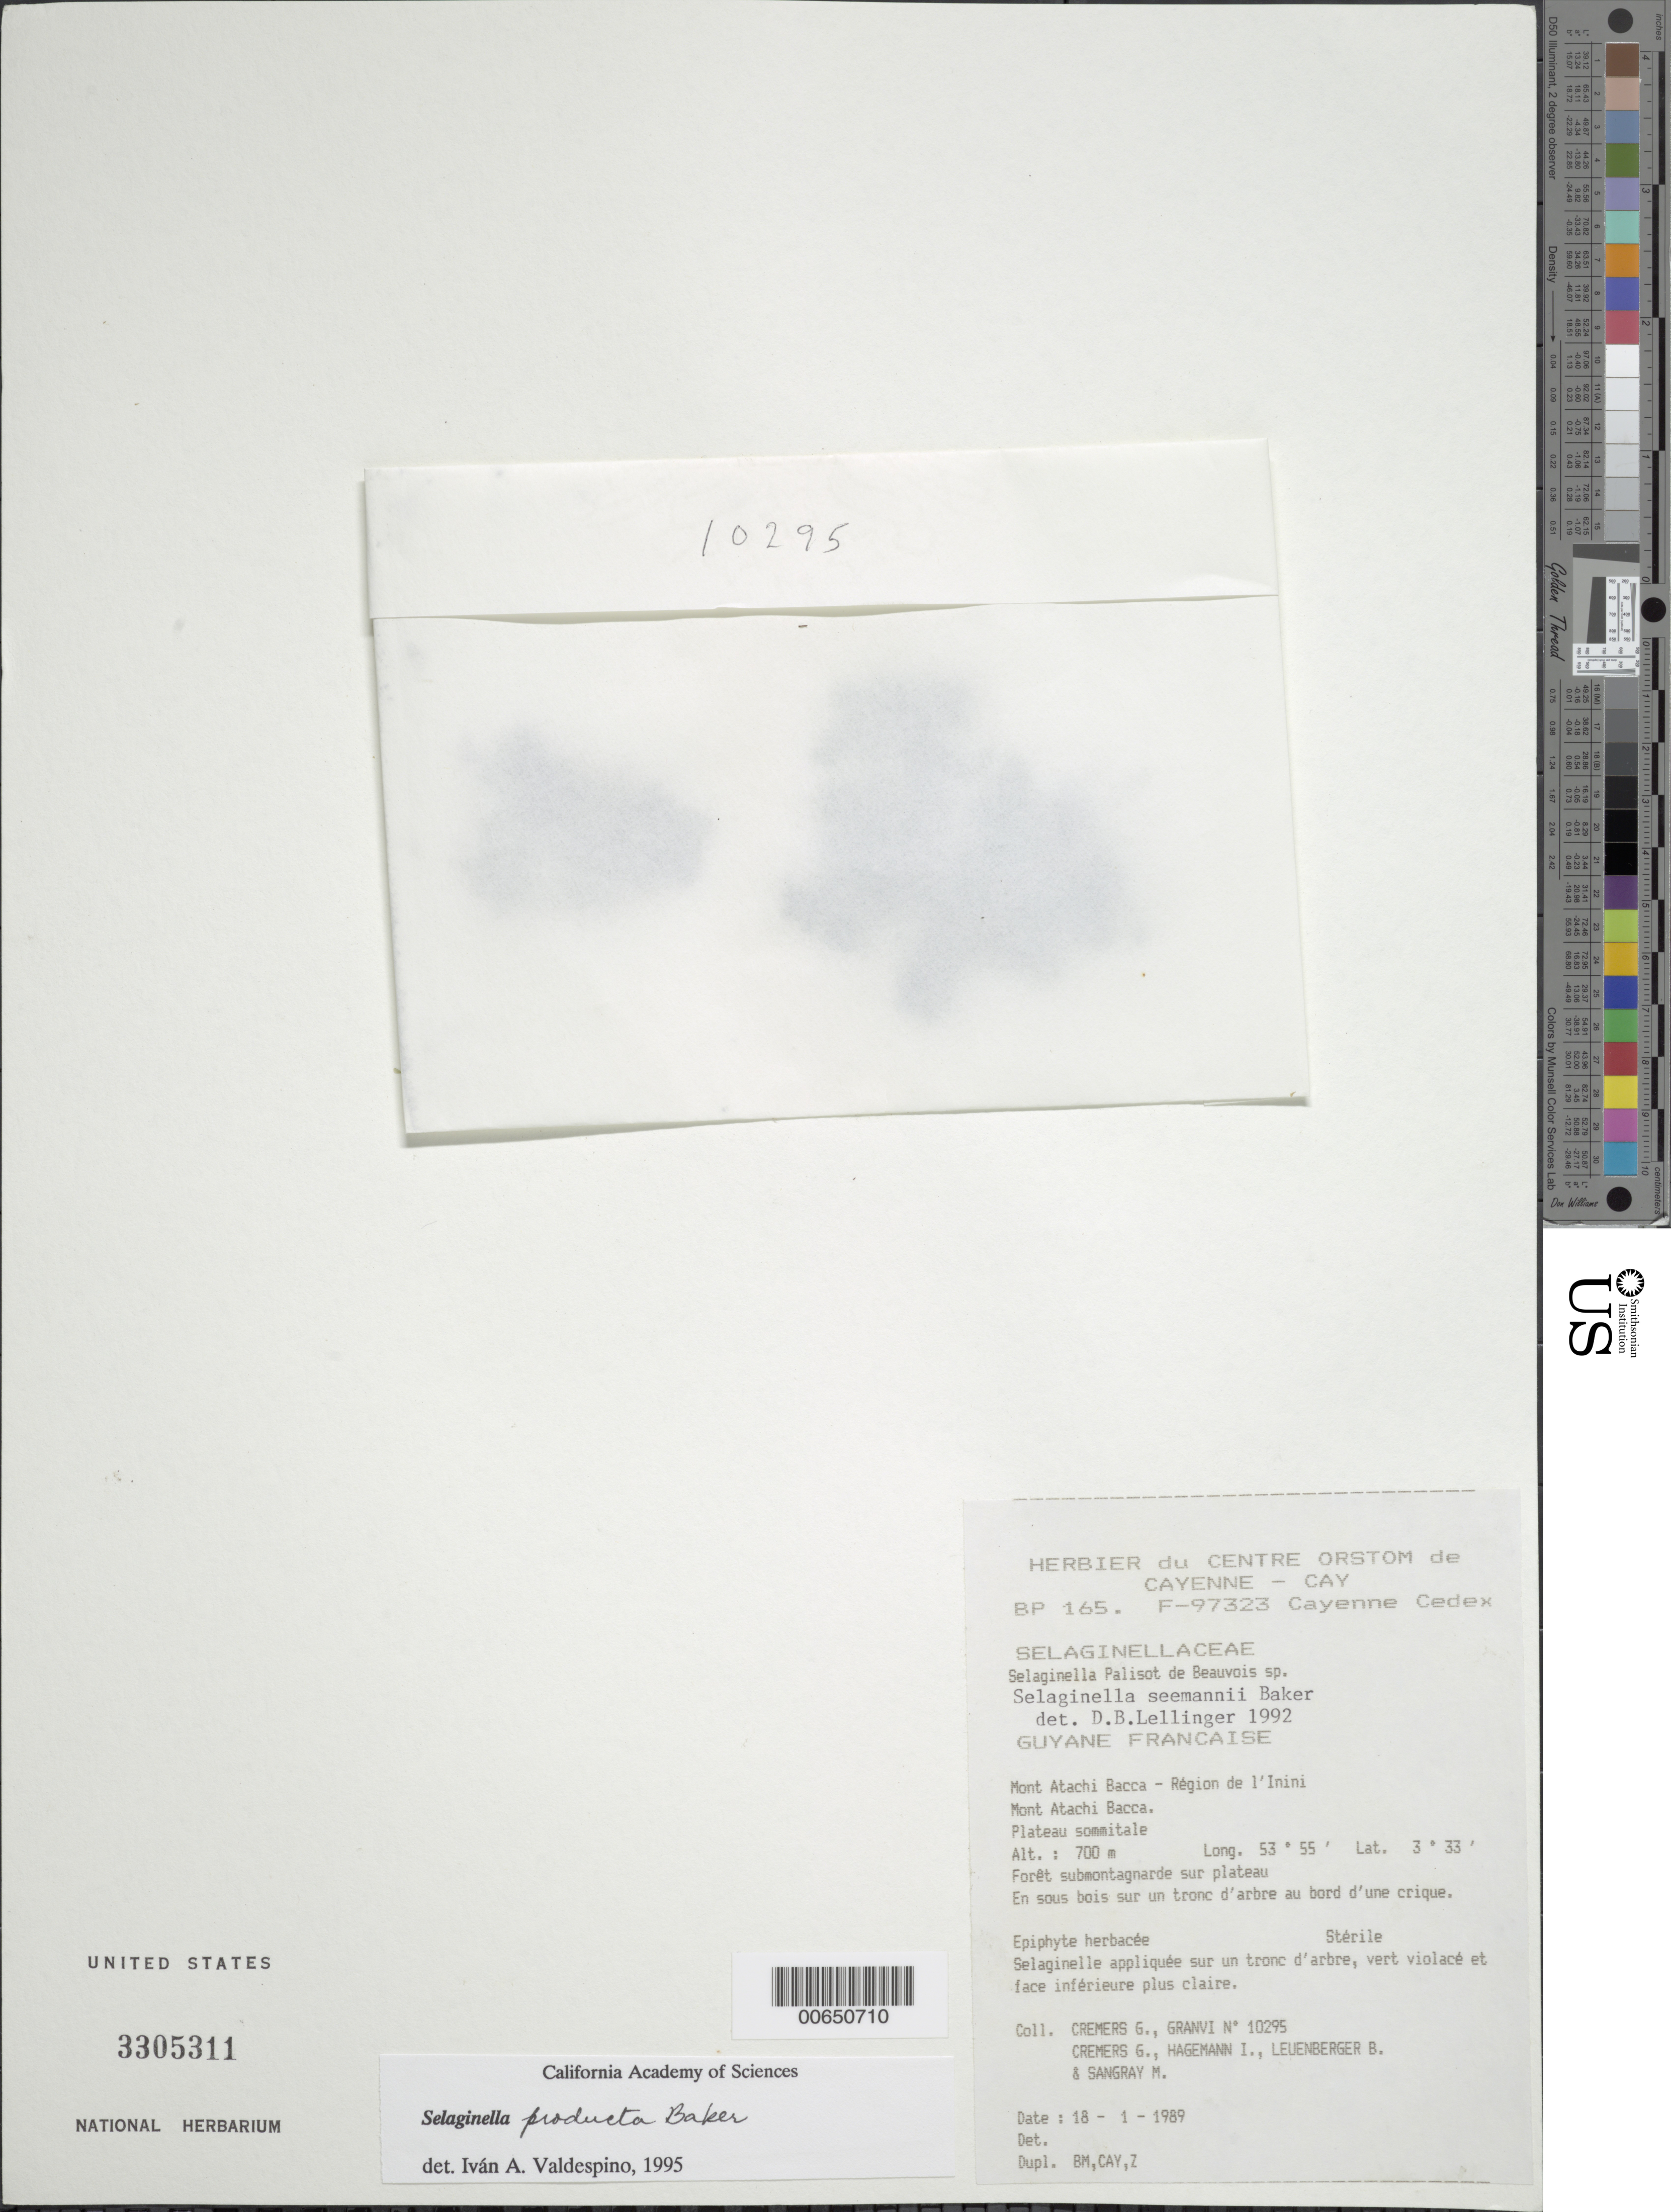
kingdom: Plantae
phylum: Tracheophyta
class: Lycopodiopsida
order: Selaginellales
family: Selaginellaceae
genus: Selaginella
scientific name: Selaginella producta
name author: Baker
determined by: Valdespino, I. A., (PMA), Universidad de Panama (PANAMA)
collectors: G. Cremers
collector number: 10295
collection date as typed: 18-Jan-89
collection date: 1989-01-18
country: French Guiana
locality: Mont Atachi Bacca, région de l'Inini; plateau sommitale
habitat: Foret submontagnarde sur plateau. En sous bois sur un tronc d'arbre au bord d'une crique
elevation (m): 700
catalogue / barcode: US 3305311